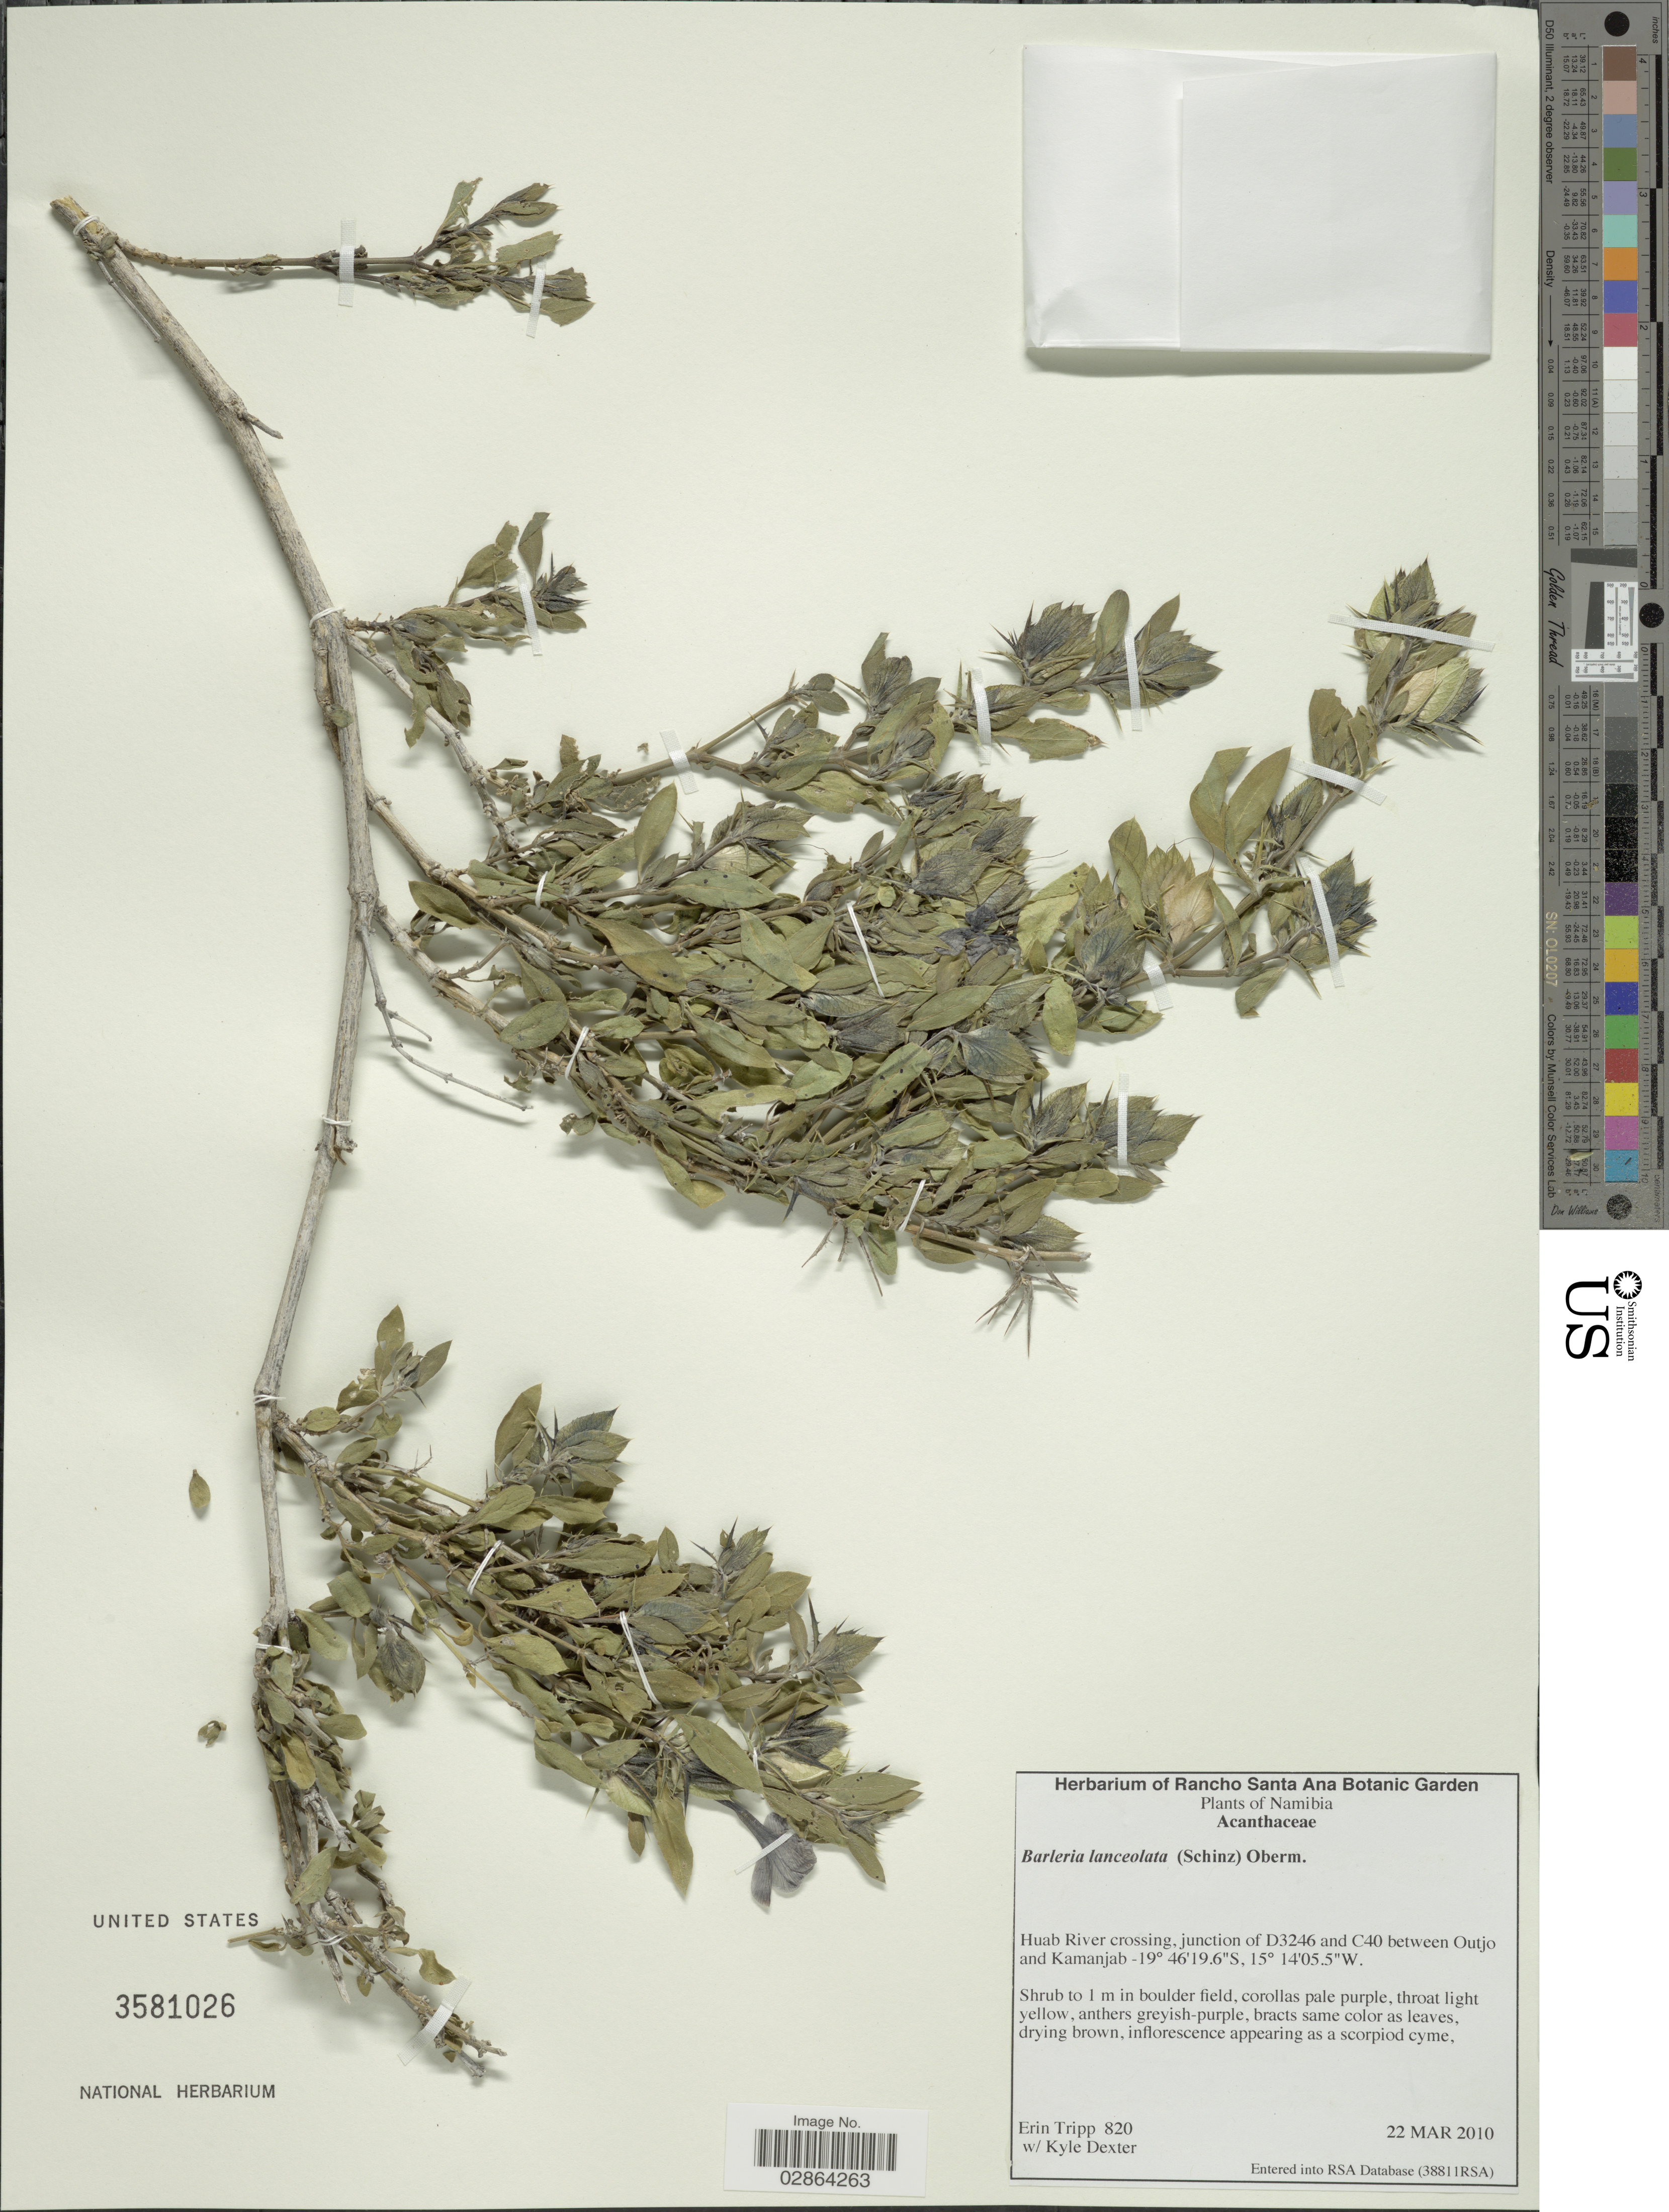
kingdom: Plantae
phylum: Tracheophyta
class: Magnoliopsida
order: Lamiales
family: Acanthaceae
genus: Barleria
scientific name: Barleria lanceolata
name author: (Schinz) Oberm.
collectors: E. Tripp & K. Dexter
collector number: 820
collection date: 2010-03-22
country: Namibia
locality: Huab river crossing, junction of D3246 and C40 between Outjo and Kamanjab.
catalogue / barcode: US 3581026